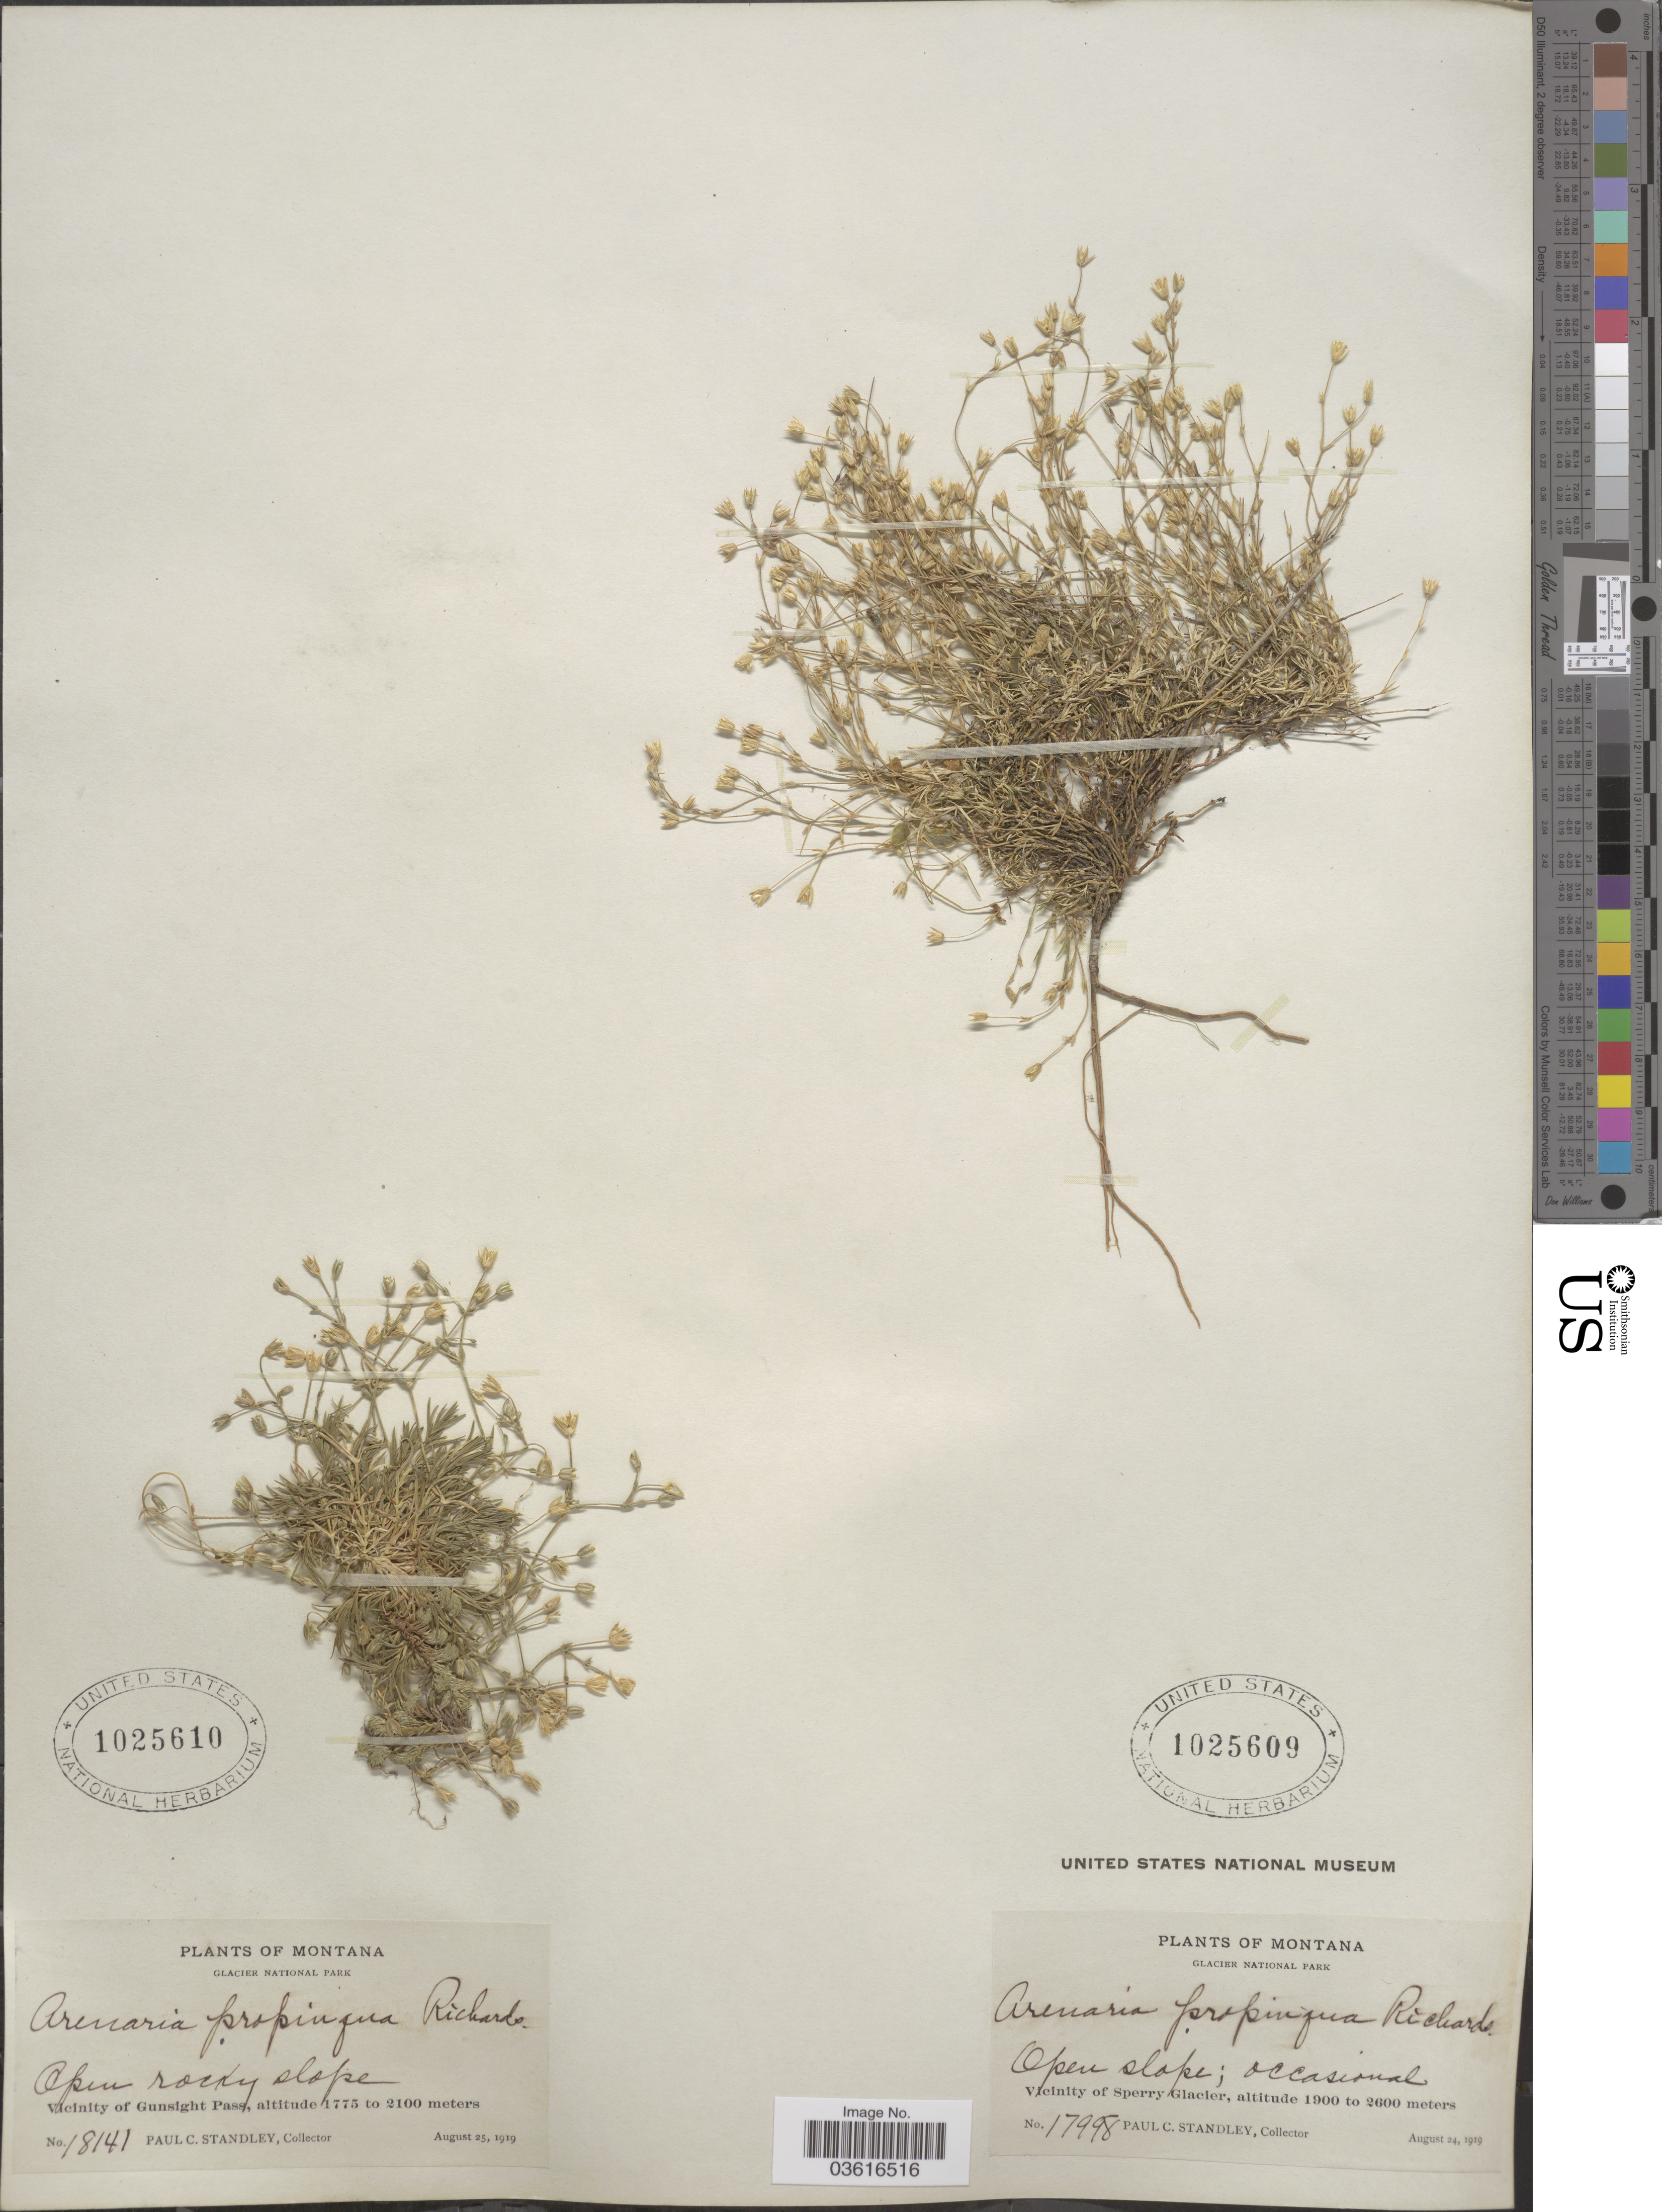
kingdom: Plantae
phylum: Tracheophyta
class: Magnoliopsida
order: Caryophyllales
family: Caryophyllaceae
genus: Minuartia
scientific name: Minuartia propinqua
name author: (Richardson) House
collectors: P. C. Standley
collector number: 18141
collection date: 1919-08-25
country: United States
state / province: Montana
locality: Glacier National Park. Vicinity of Gunsight Pass.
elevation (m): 1775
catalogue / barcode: US 1025610-2